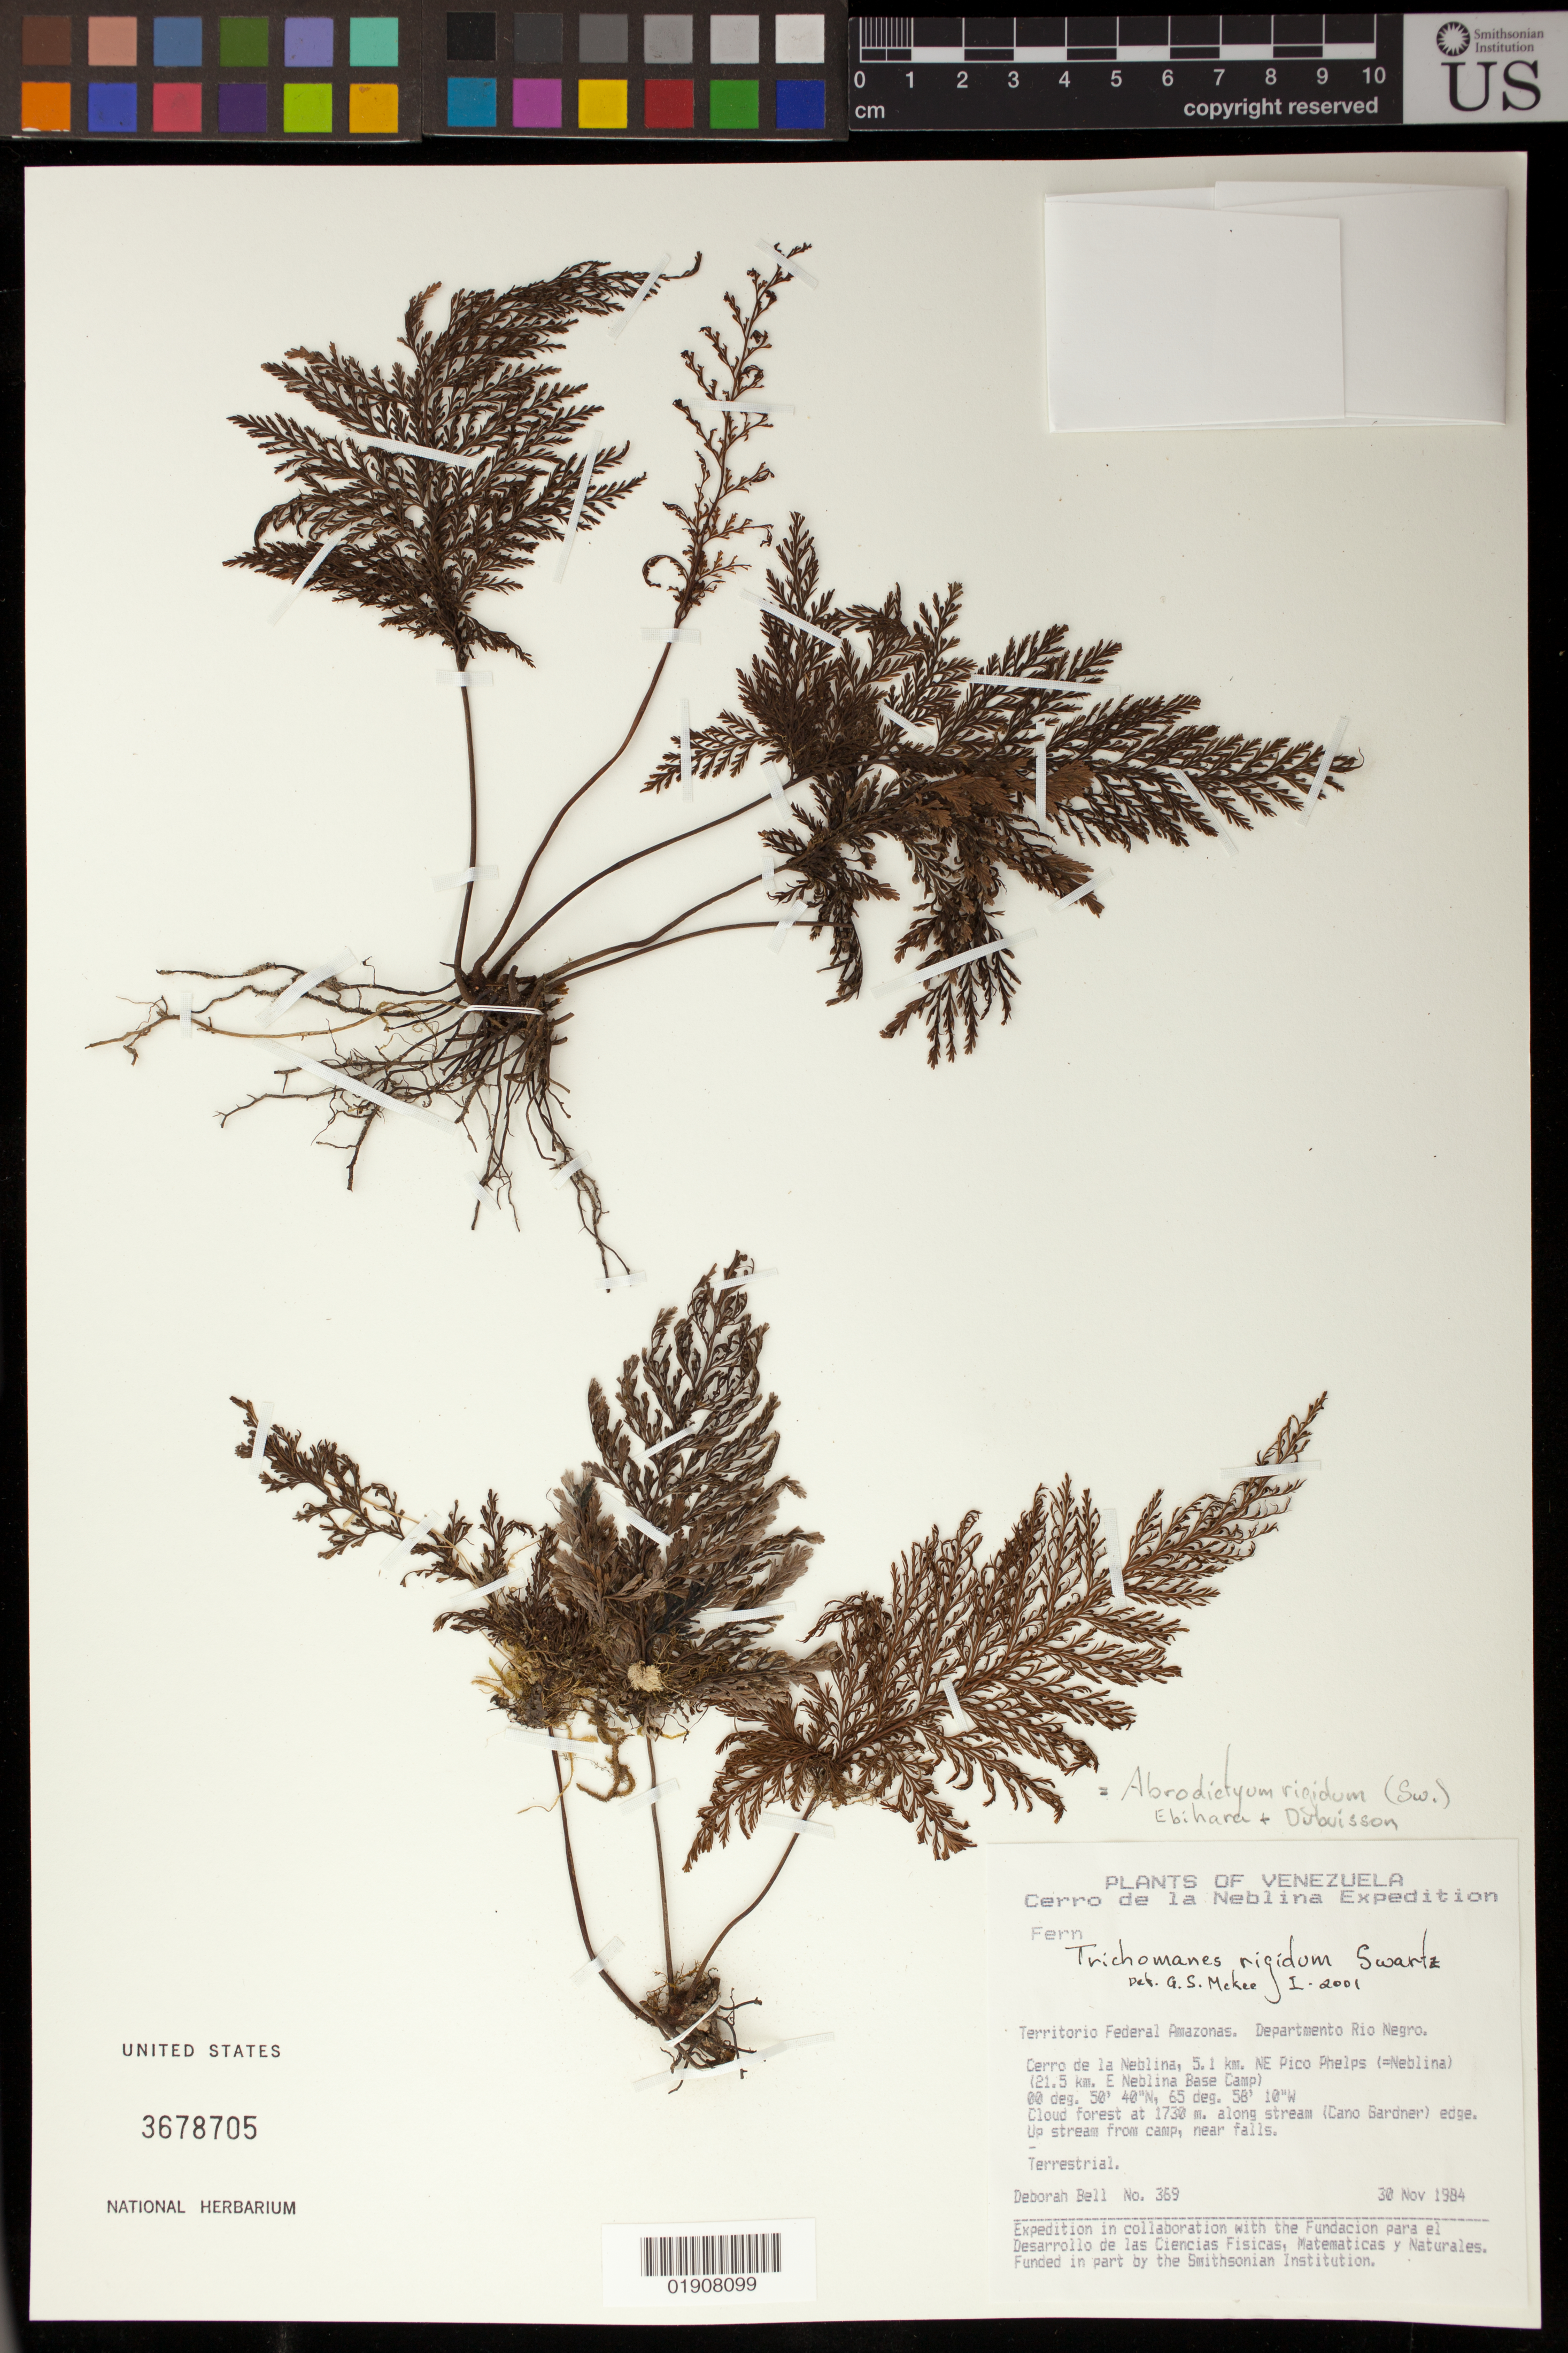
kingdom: Plantae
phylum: Tracheophyta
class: Polypodiopsida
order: Hymenophyllales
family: Hymenophyllaceae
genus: Abrodictyum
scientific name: Abrodictyum rigidum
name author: (Sw.) Ebihara & Dubuisson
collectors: D. A. Bell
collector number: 369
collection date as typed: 30-Nov-84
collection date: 1984-11-30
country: Venezuela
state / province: Amazonas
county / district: Río Negro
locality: Cerro de La Neblina, 5.1 km NE Pico Phelps (21.5 km E Neblina Base Camp), along Caño Gardner.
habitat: Cloud forest.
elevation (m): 1730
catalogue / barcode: US 3678705